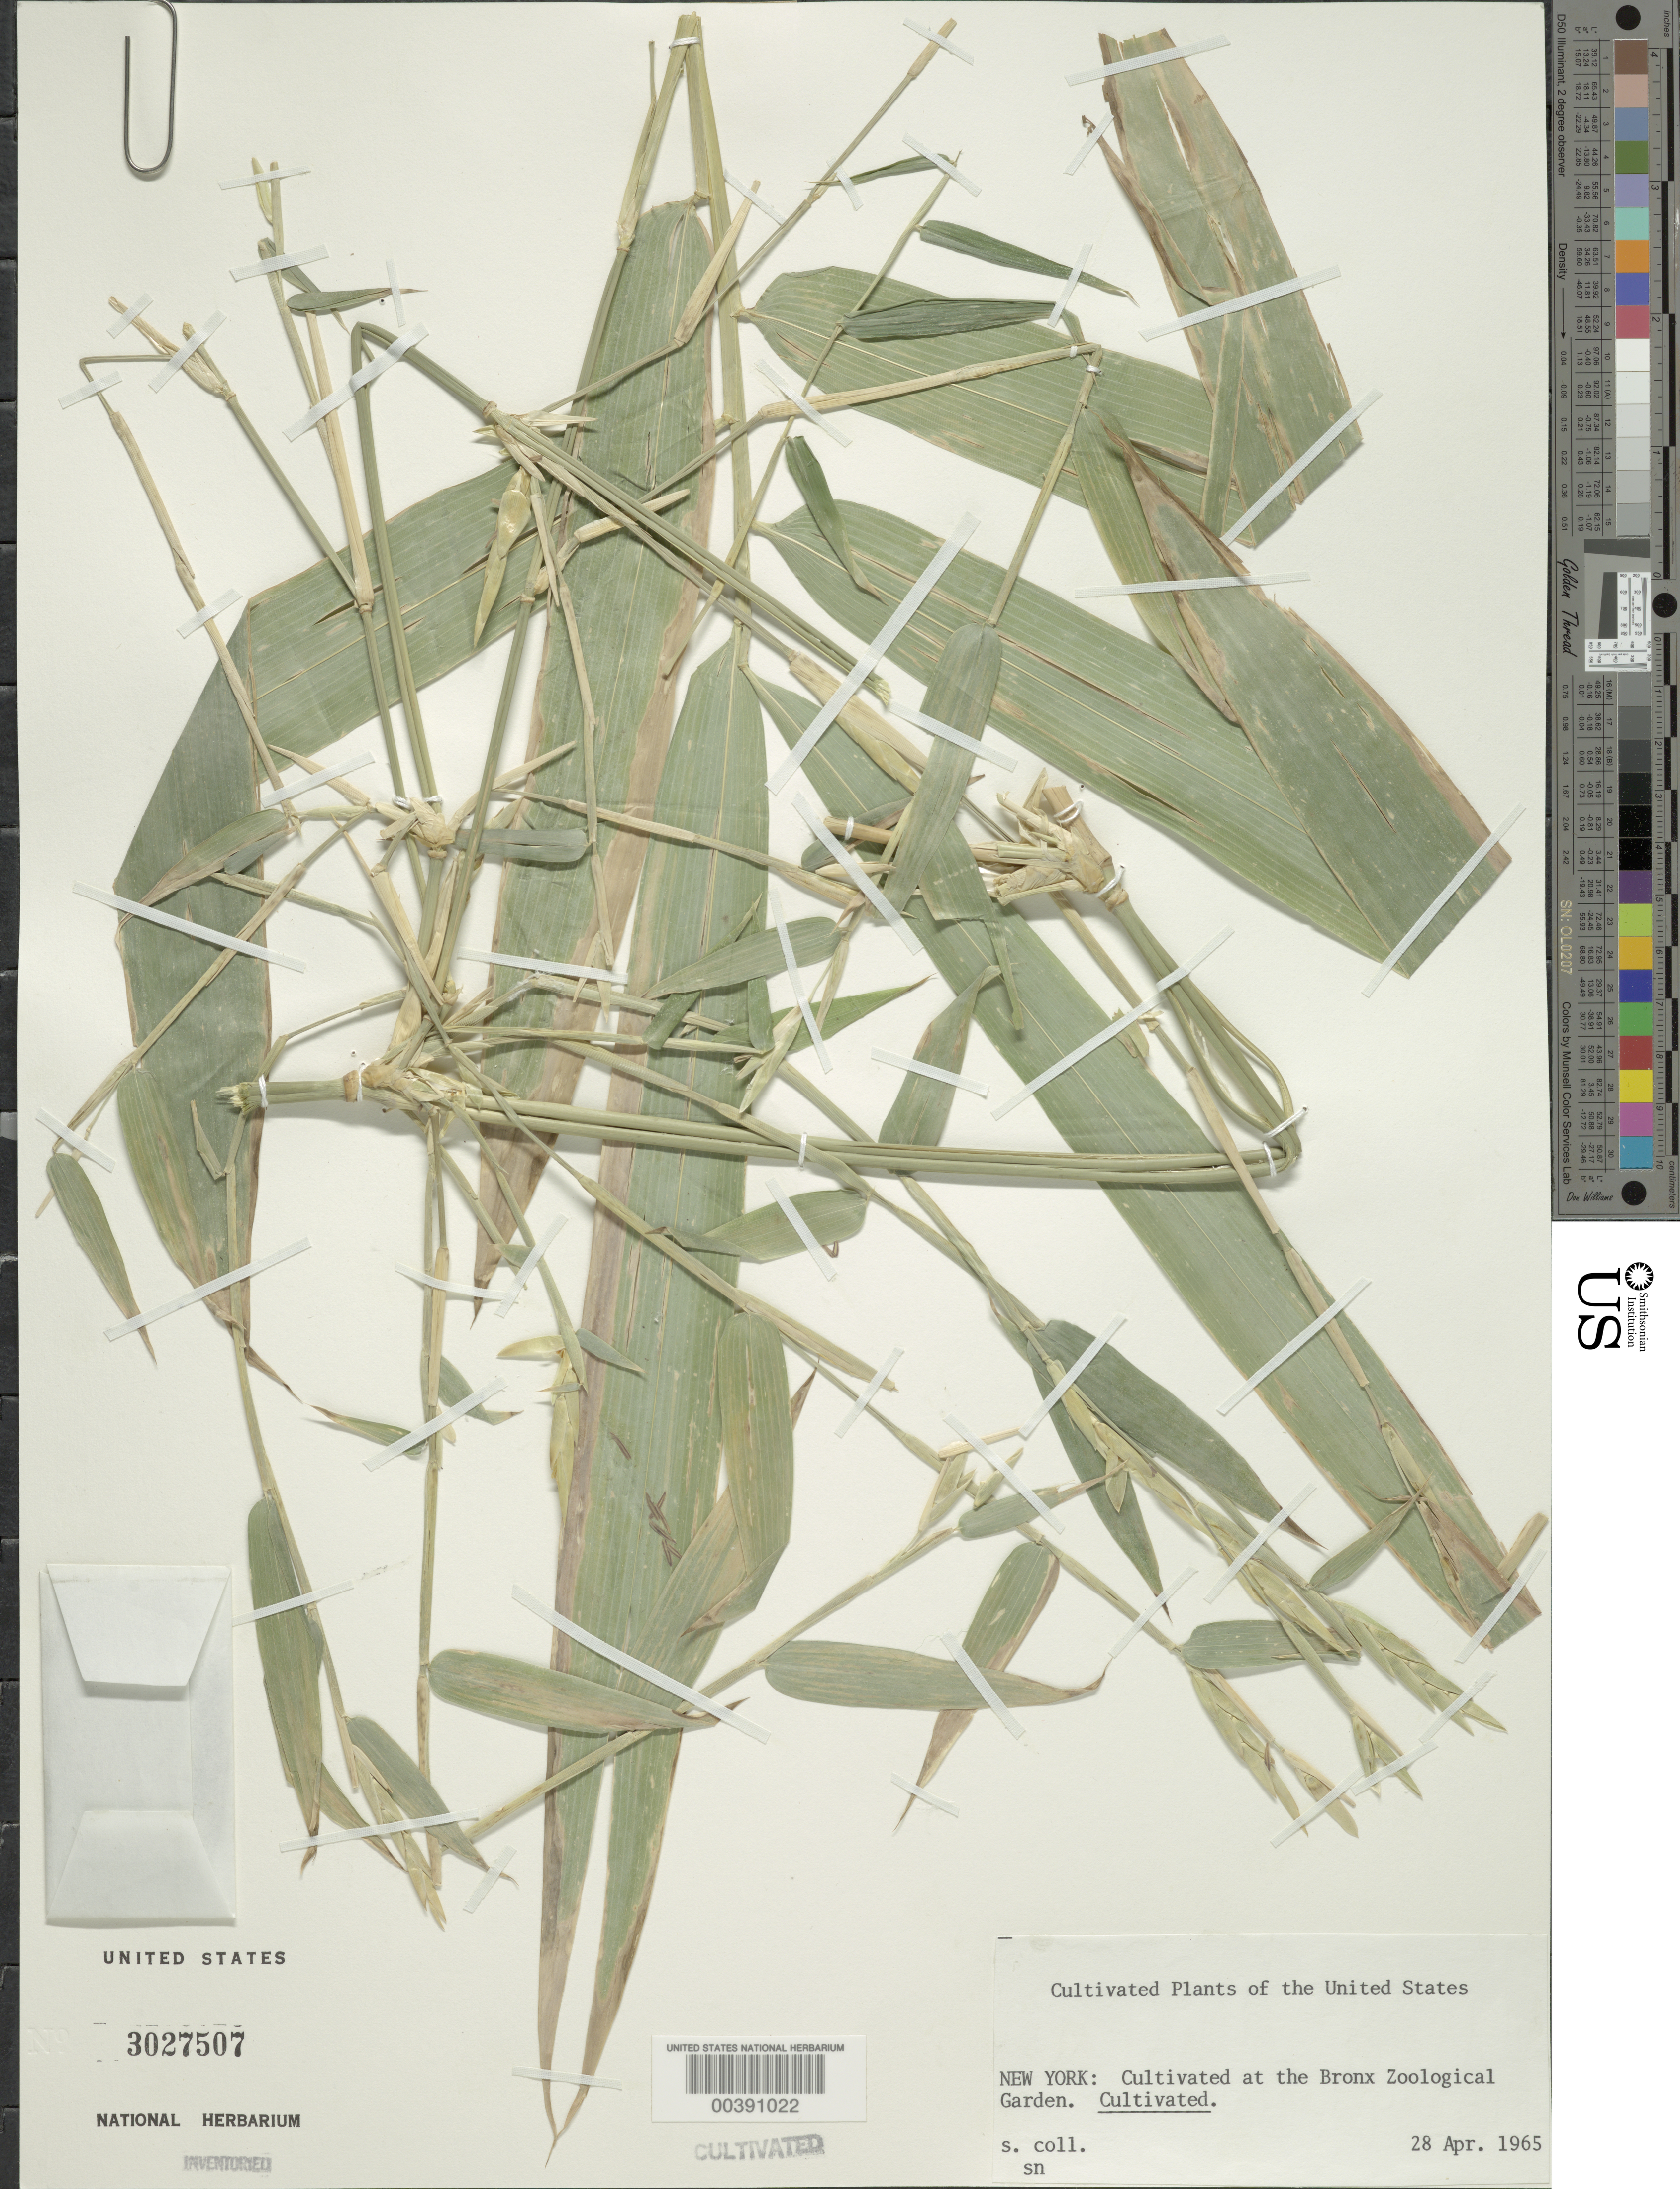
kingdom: Plantae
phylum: Tracheophyta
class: Liliopsida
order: Poales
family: Poaceae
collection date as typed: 28 Apr 1965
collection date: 1965-04-28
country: United States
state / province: New York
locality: Bronx zoological garden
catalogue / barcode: US 3027507